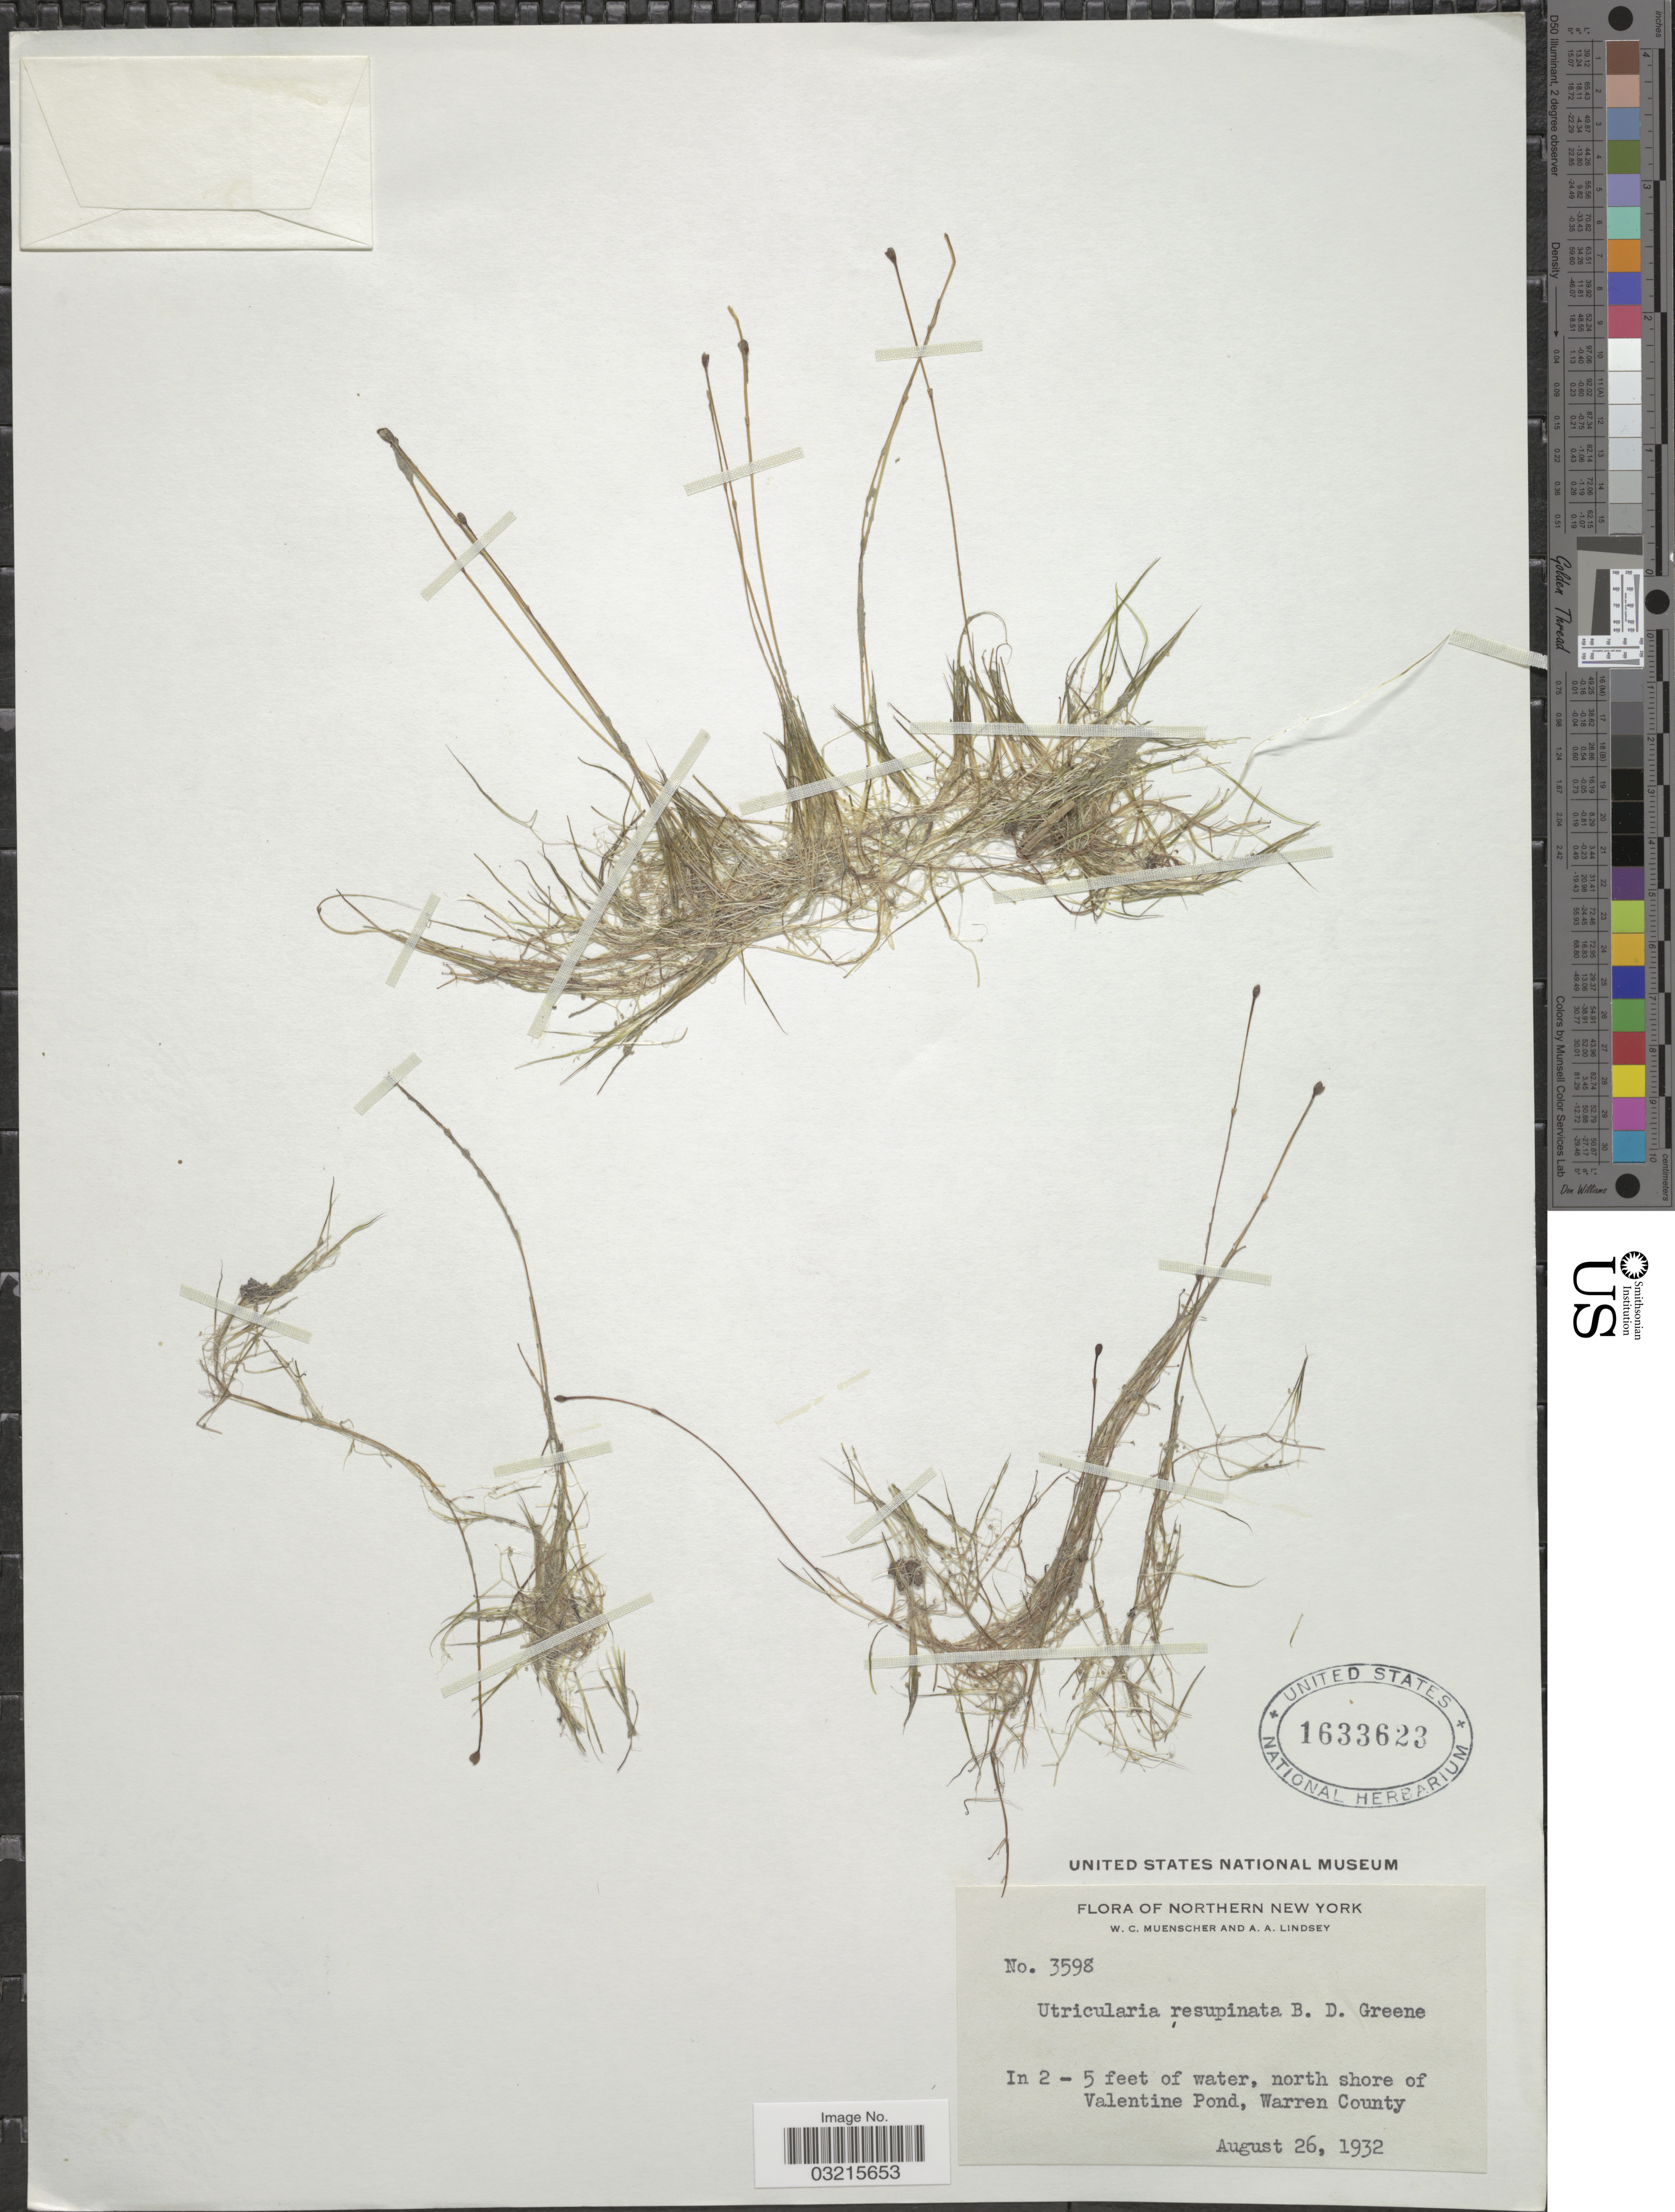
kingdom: Plantae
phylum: Tracheophyta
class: Magnoliopsida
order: Lamiales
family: Lentibulariaceae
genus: Utricularia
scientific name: Utricularia resupinata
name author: B.D. Greene ex Bigelow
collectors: W. Muenscher & A. Lindsey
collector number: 3598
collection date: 1932-08-26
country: United States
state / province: New York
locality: Northern New York, north shore of Valentine Pond, Warren County.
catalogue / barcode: US 1633623